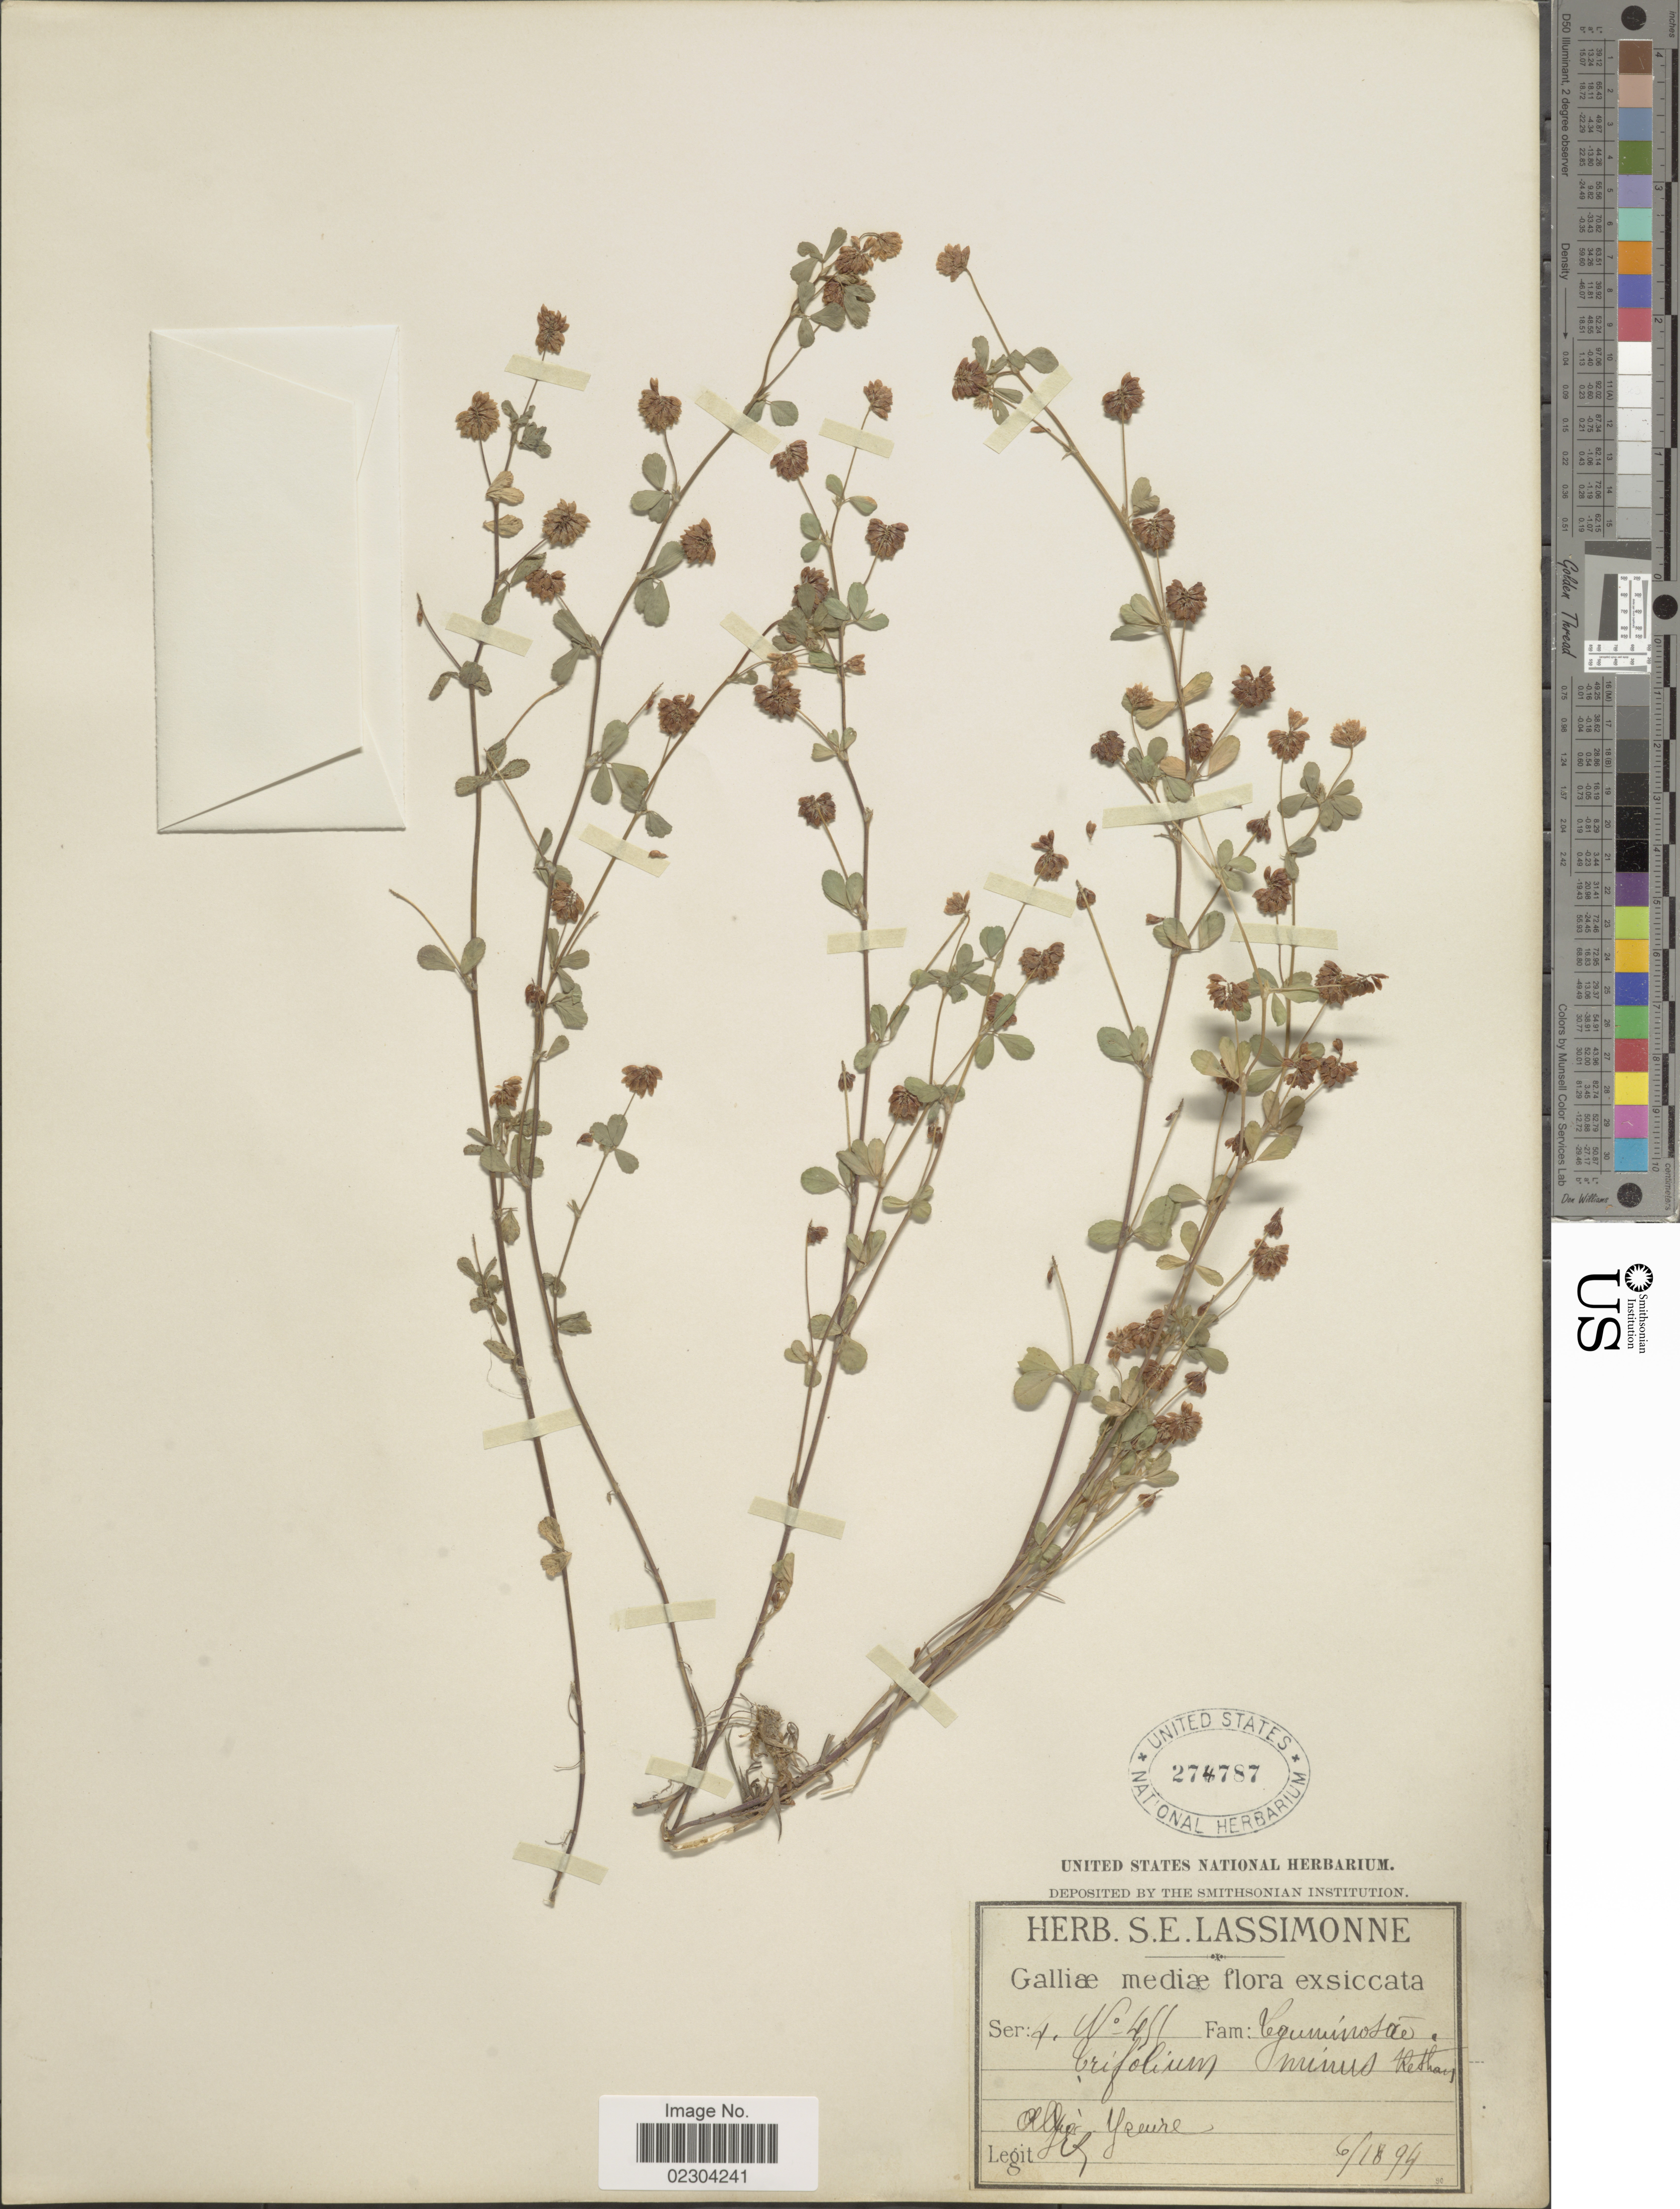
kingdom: Plantae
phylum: Tracheophyta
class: Magnoliopsida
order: Fabales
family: Fabaceae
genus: Trifolium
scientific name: Trifolium minus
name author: Sm.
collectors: S. Lassimonne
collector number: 411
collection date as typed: Transcribed d/m/y: 18/6/94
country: France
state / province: Auvergne-Rhône-Alpes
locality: Galliæ [France]. Allier - Yseure [Yzeure].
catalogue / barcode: US 274787